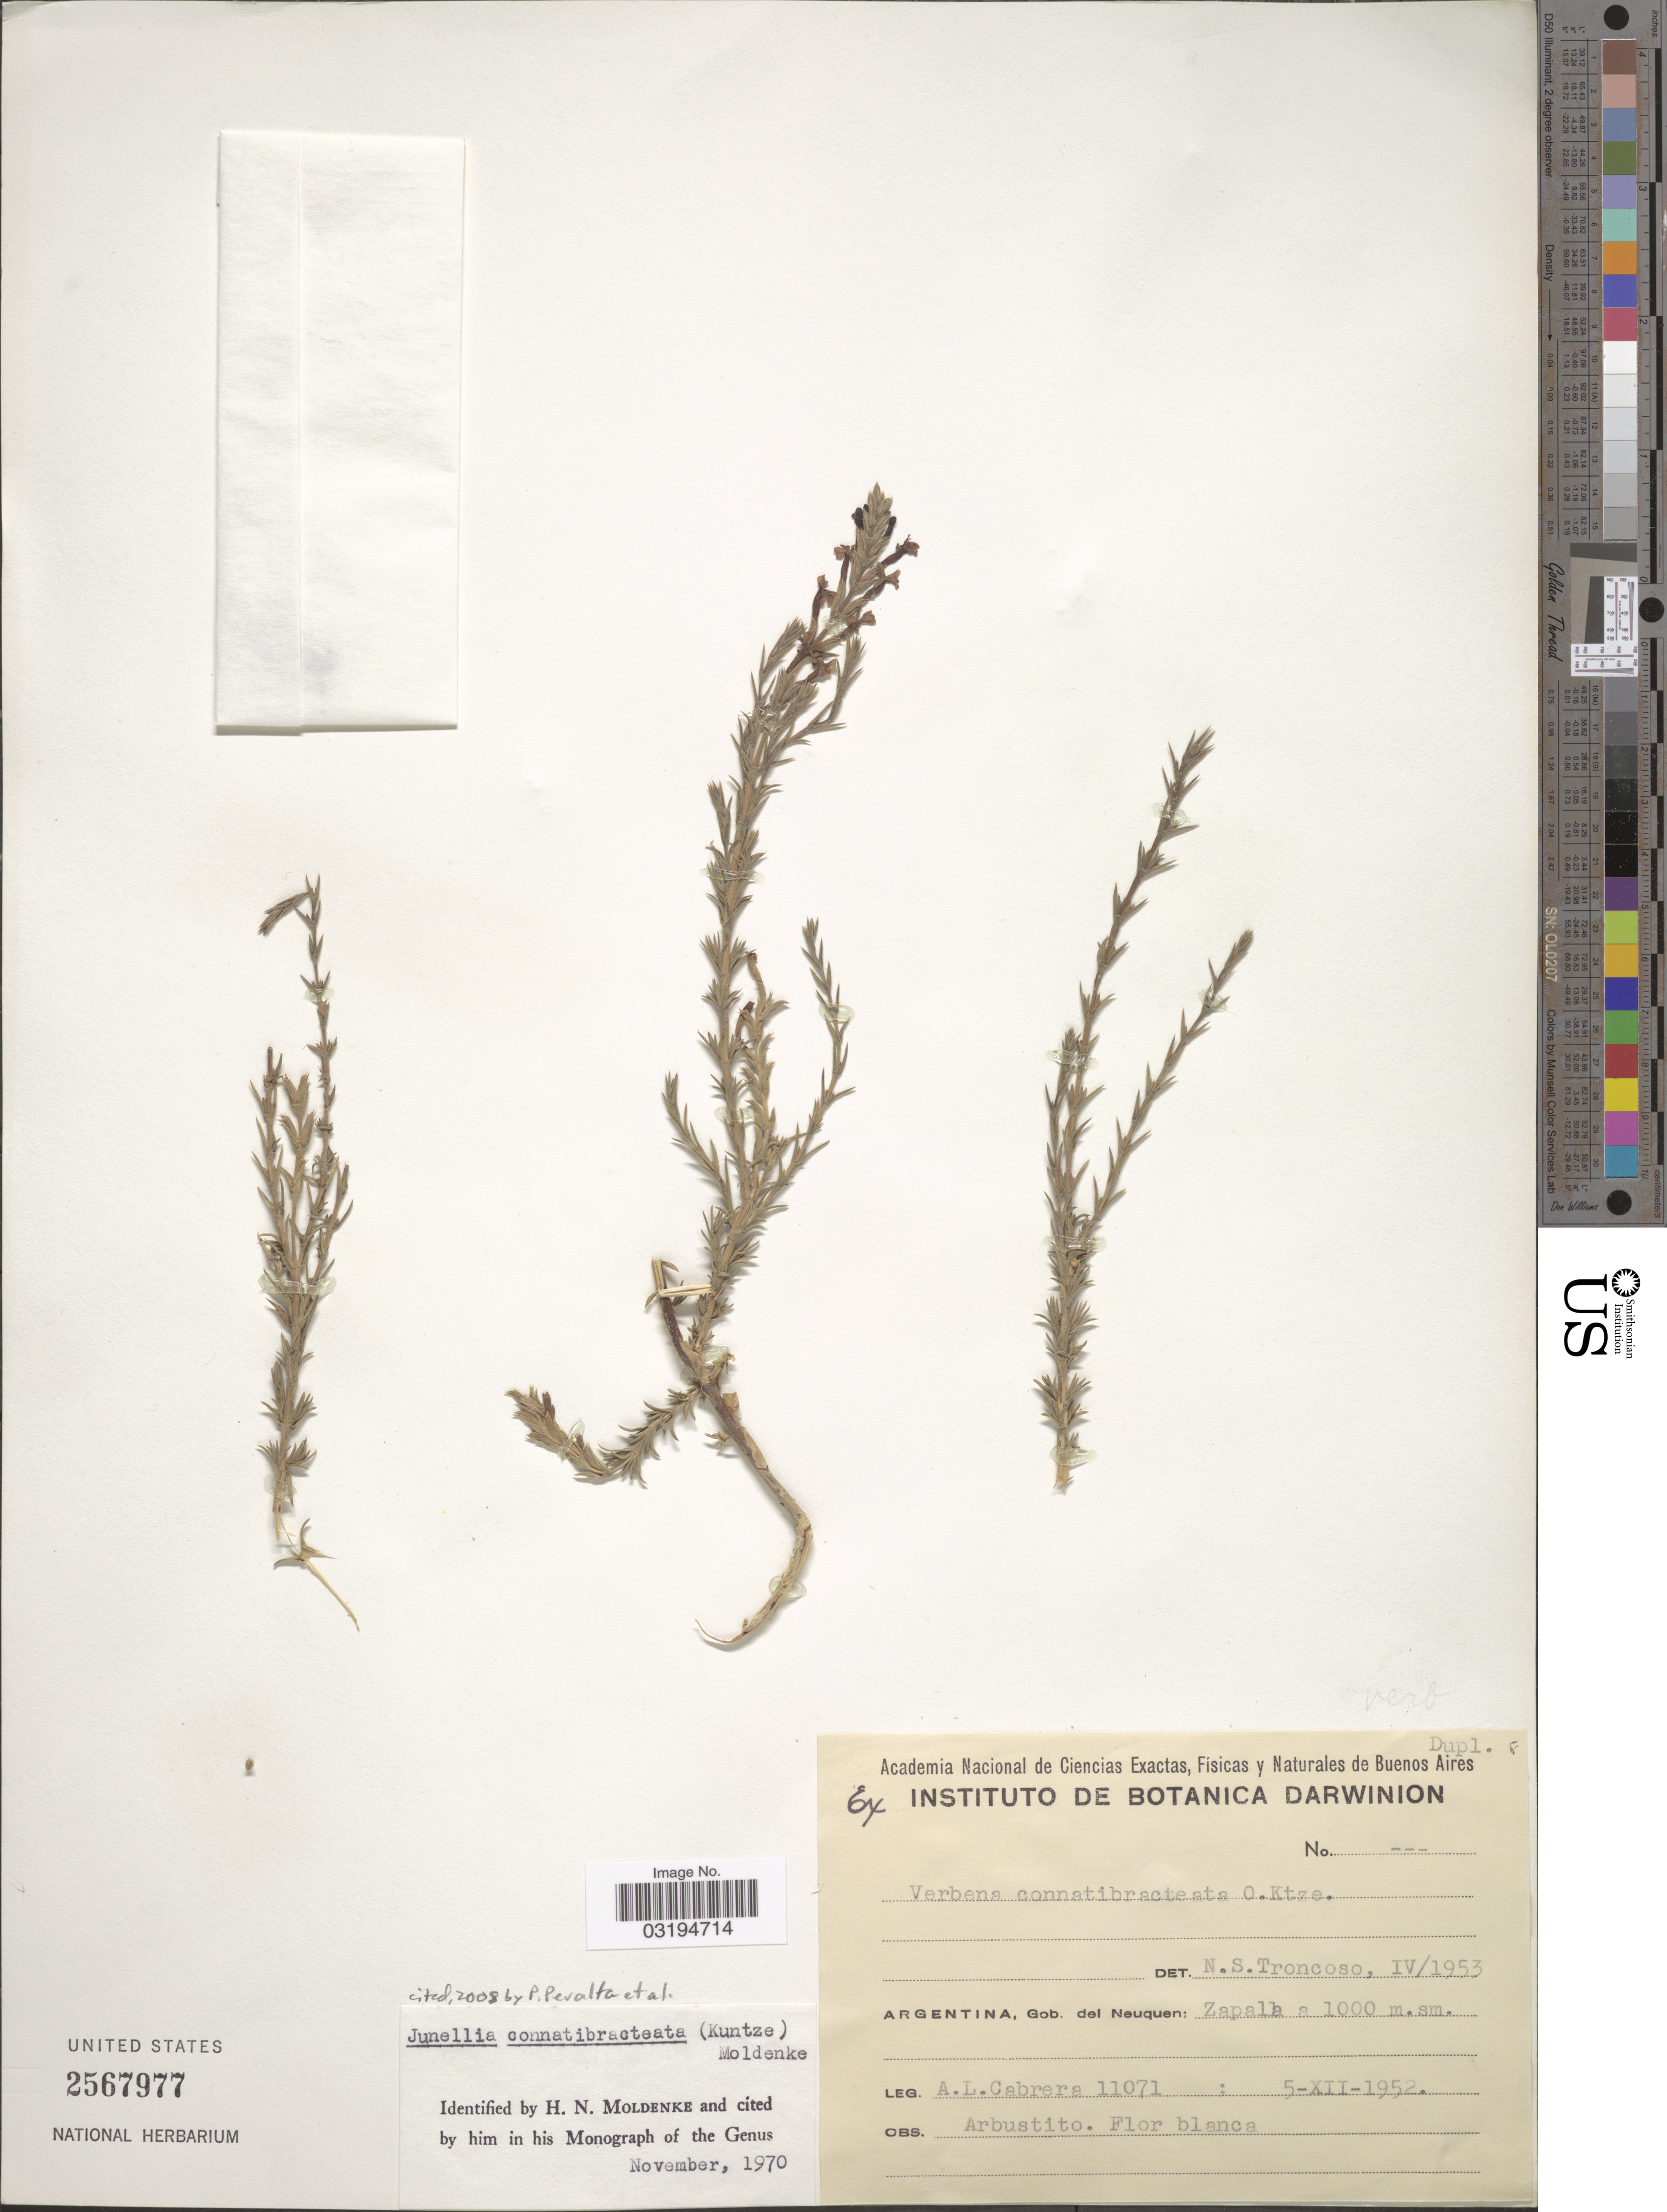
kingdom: Plantae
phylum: Tracheophyta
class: Magnoliopsida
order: Lamiales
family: Verbenaceae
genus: Junellia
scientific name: Junellia connatibracteata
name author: (Kuntze) Moldenke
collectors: A. L. Cabrera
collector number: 11071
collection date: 1952-12-05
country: Argentina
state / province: Neuquen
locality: Gob. del Neuquen. Zapalla.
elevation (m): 1000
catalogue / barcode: US 2567977